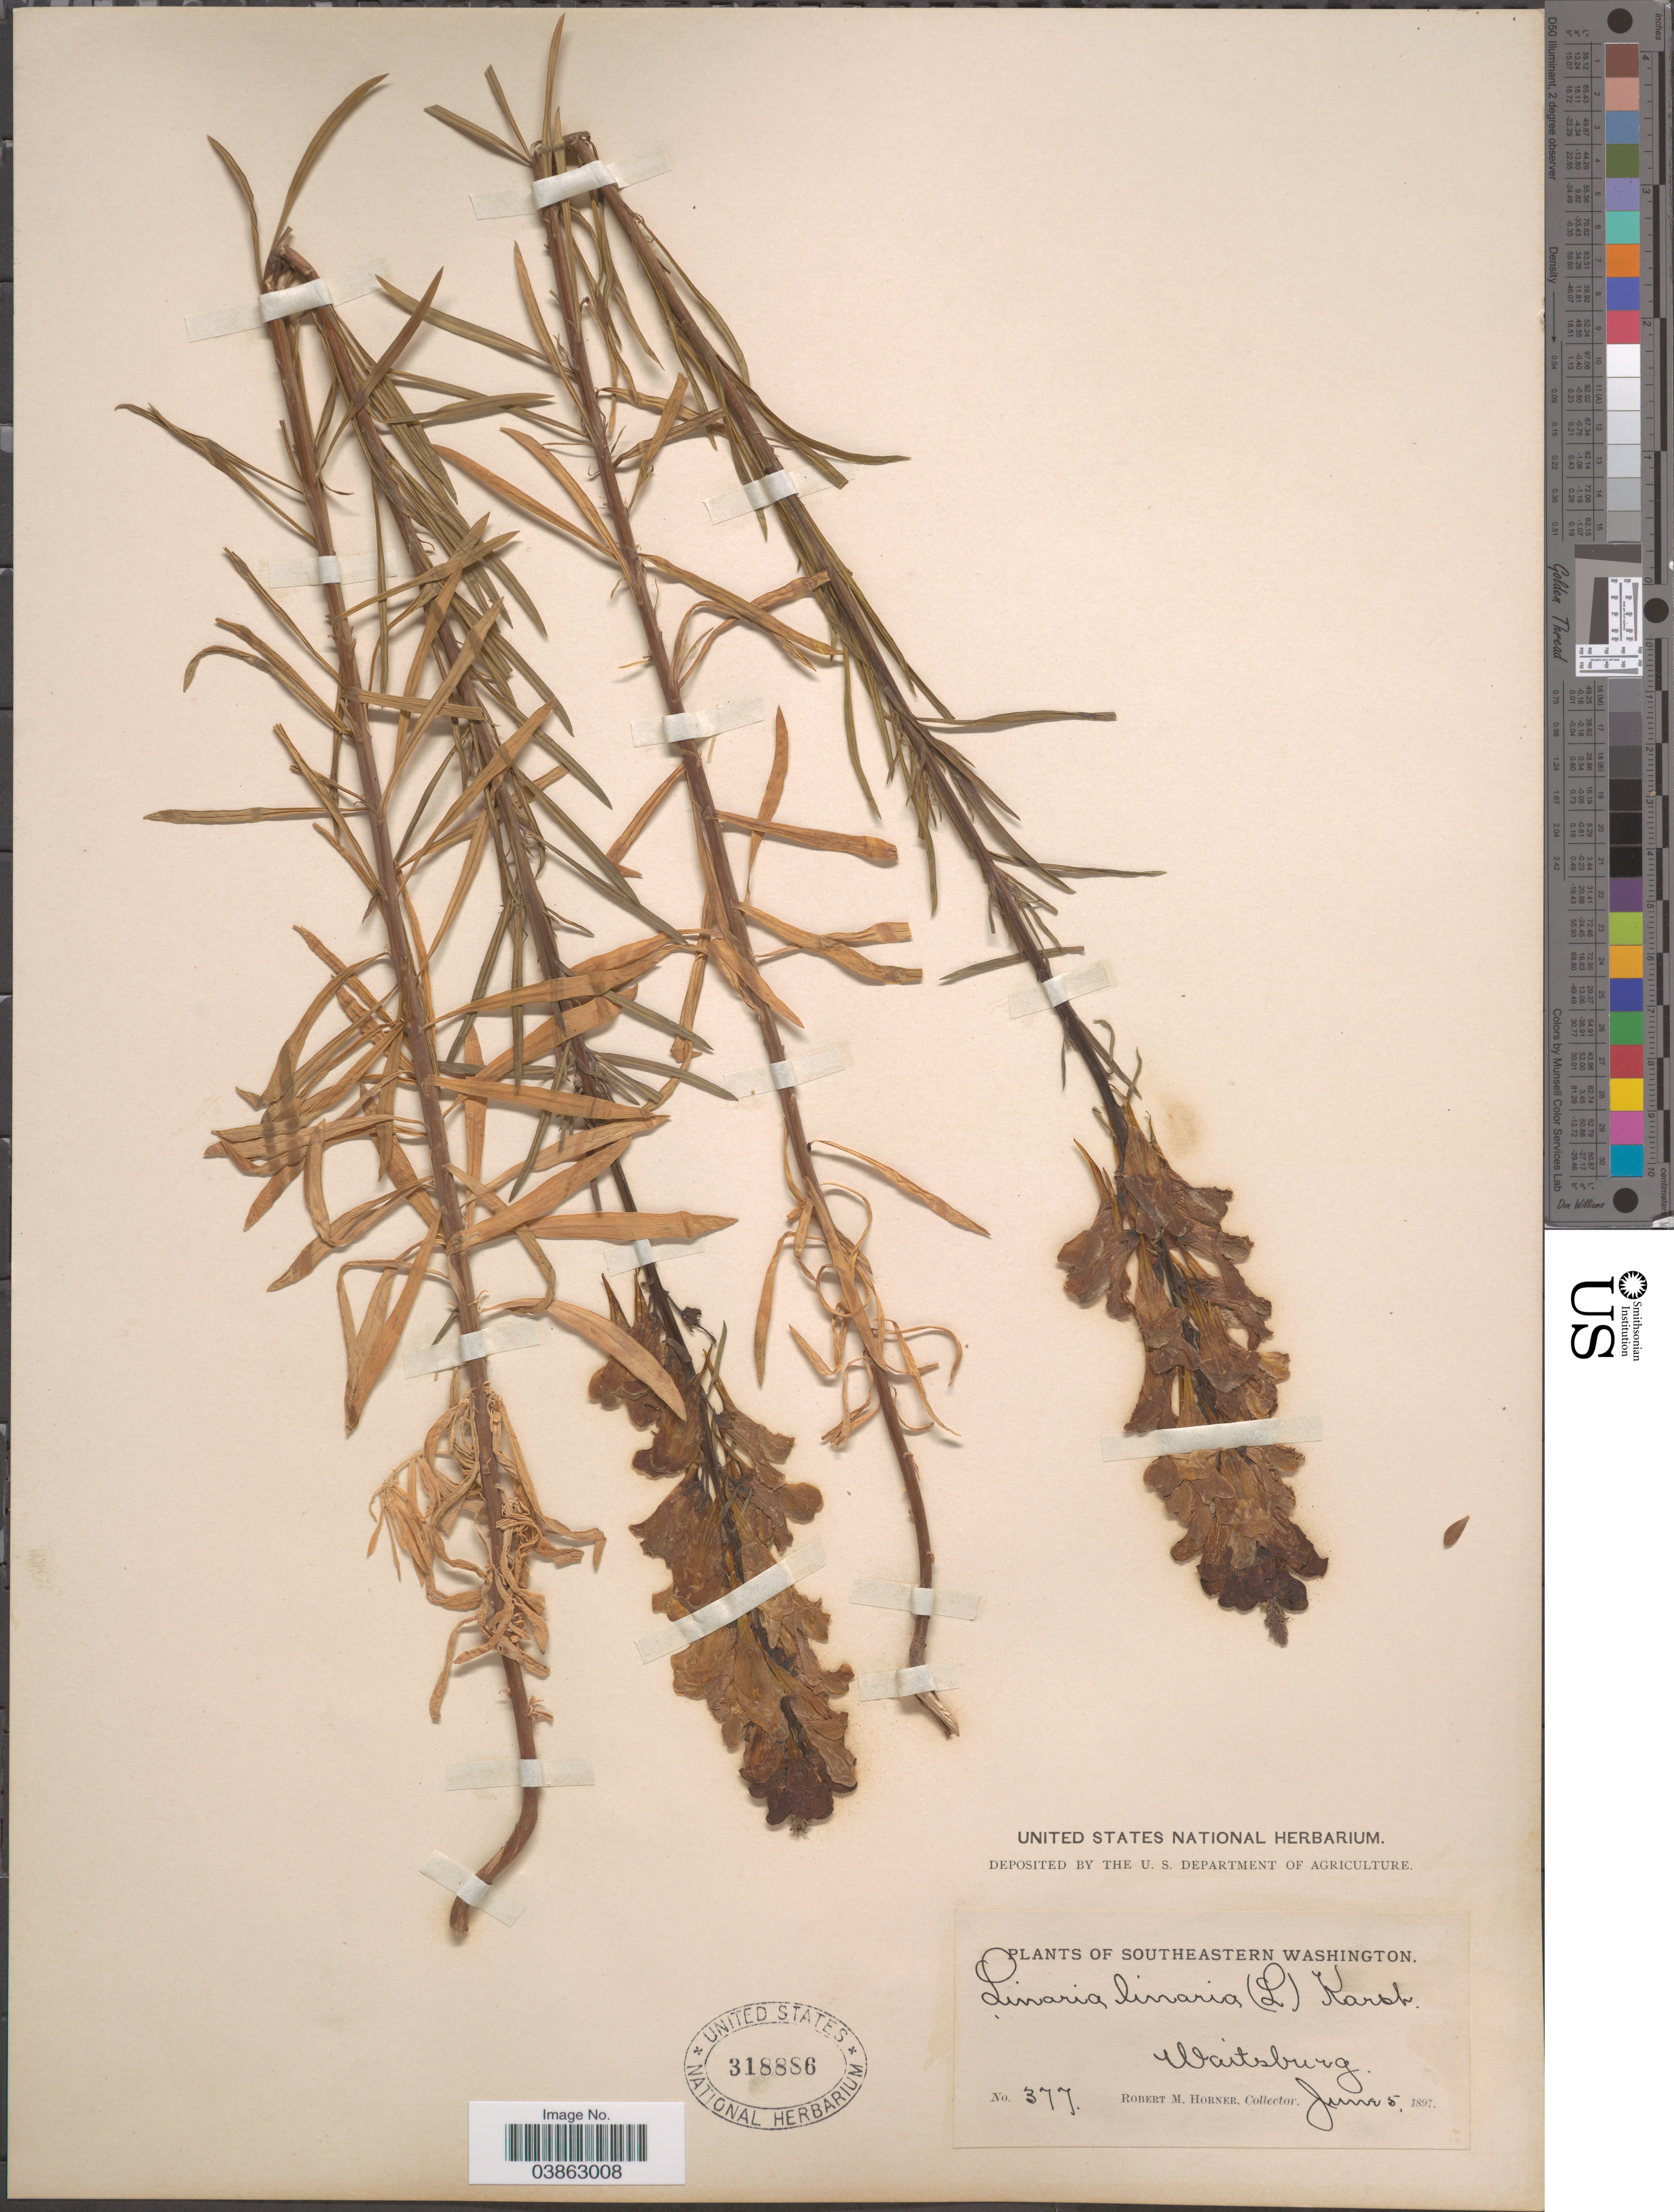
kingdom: Plantae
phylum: Tracheophyta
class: Magnoliopsida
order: Lamiales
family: Plantaginaceae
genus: Linaria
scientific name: Linaria vulgaris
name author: Mill.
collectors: R. Horner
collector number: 377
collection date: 1897-06-05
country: United States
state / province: Washington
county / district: Walla Walla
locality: Southeastern Washington. Waitsburg.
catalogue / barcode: US 318886